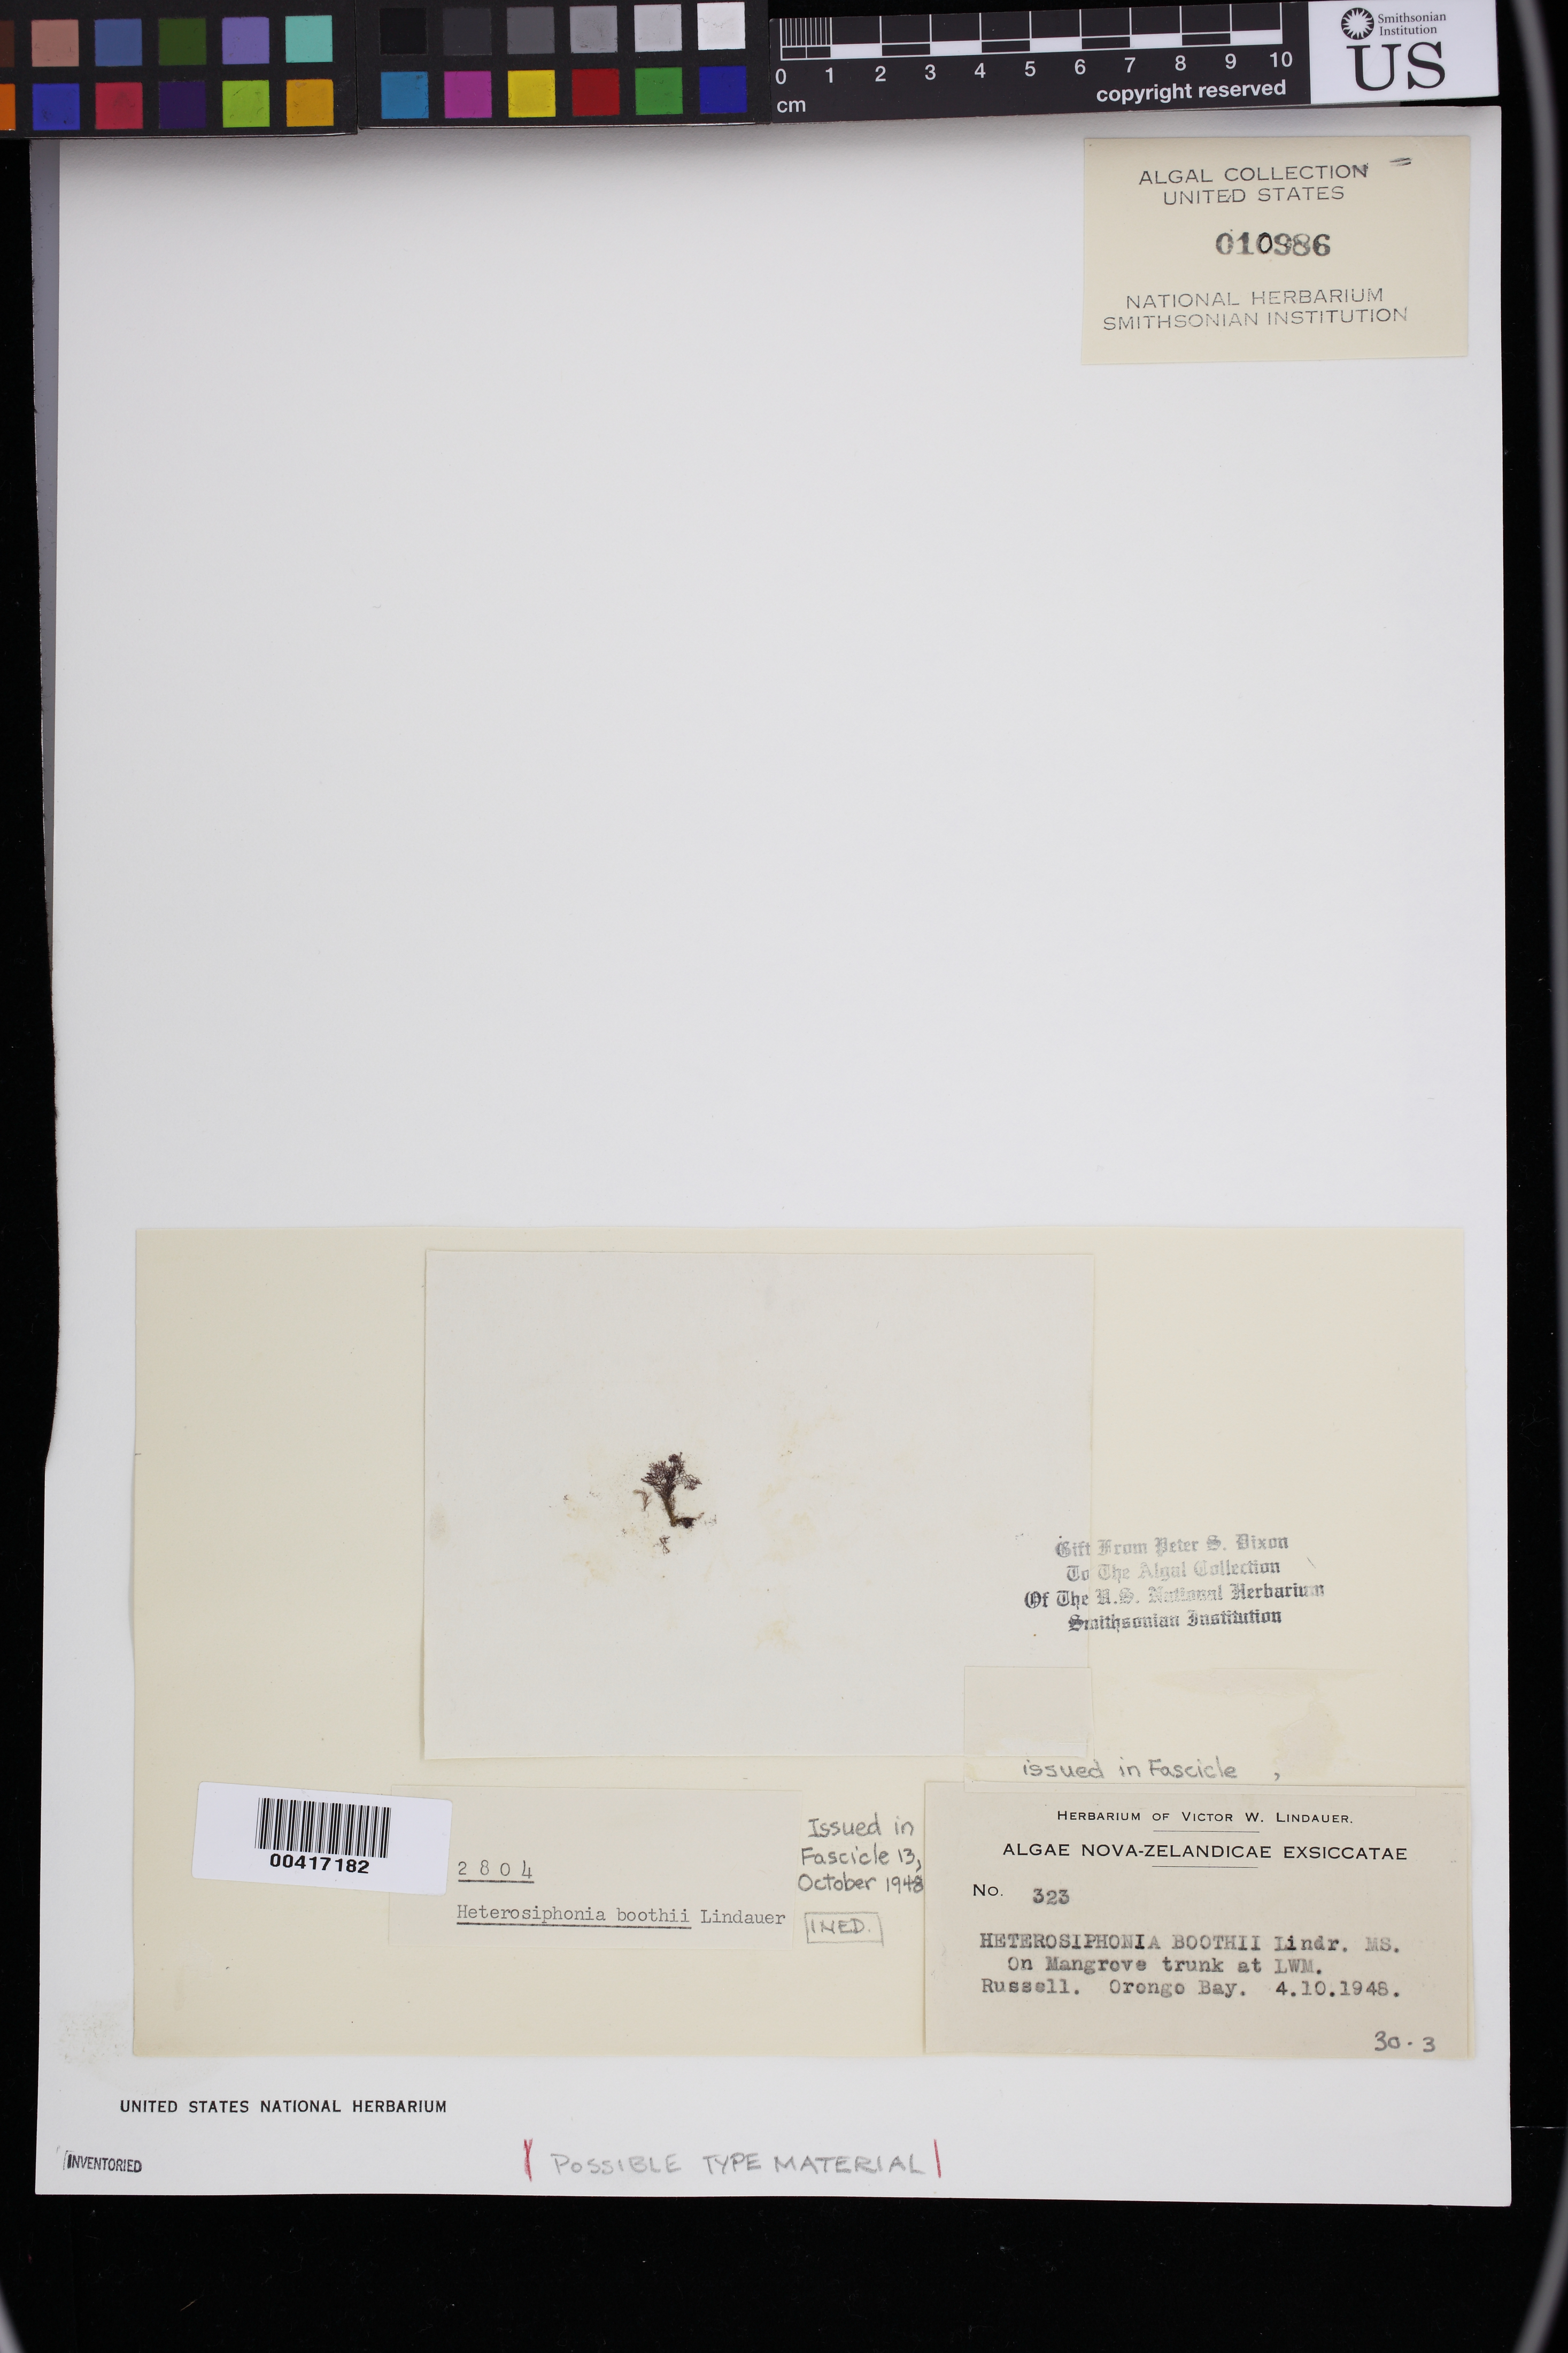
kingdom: Plantae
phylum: Rhodophyta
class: Florideophyceae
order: Ceramiales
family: Dasyaceae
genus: Heterosiphonia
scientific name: Heterosiphonia boothii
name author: Lindauer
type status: Possible Type Material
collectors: V. Lindauer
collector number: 323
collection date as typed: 04 Oct 1948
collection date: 1948-10-04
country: New Zealand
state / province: Northland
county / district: Far North District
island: North Island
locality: Russell, Orongo Bay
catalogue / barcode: US 10986